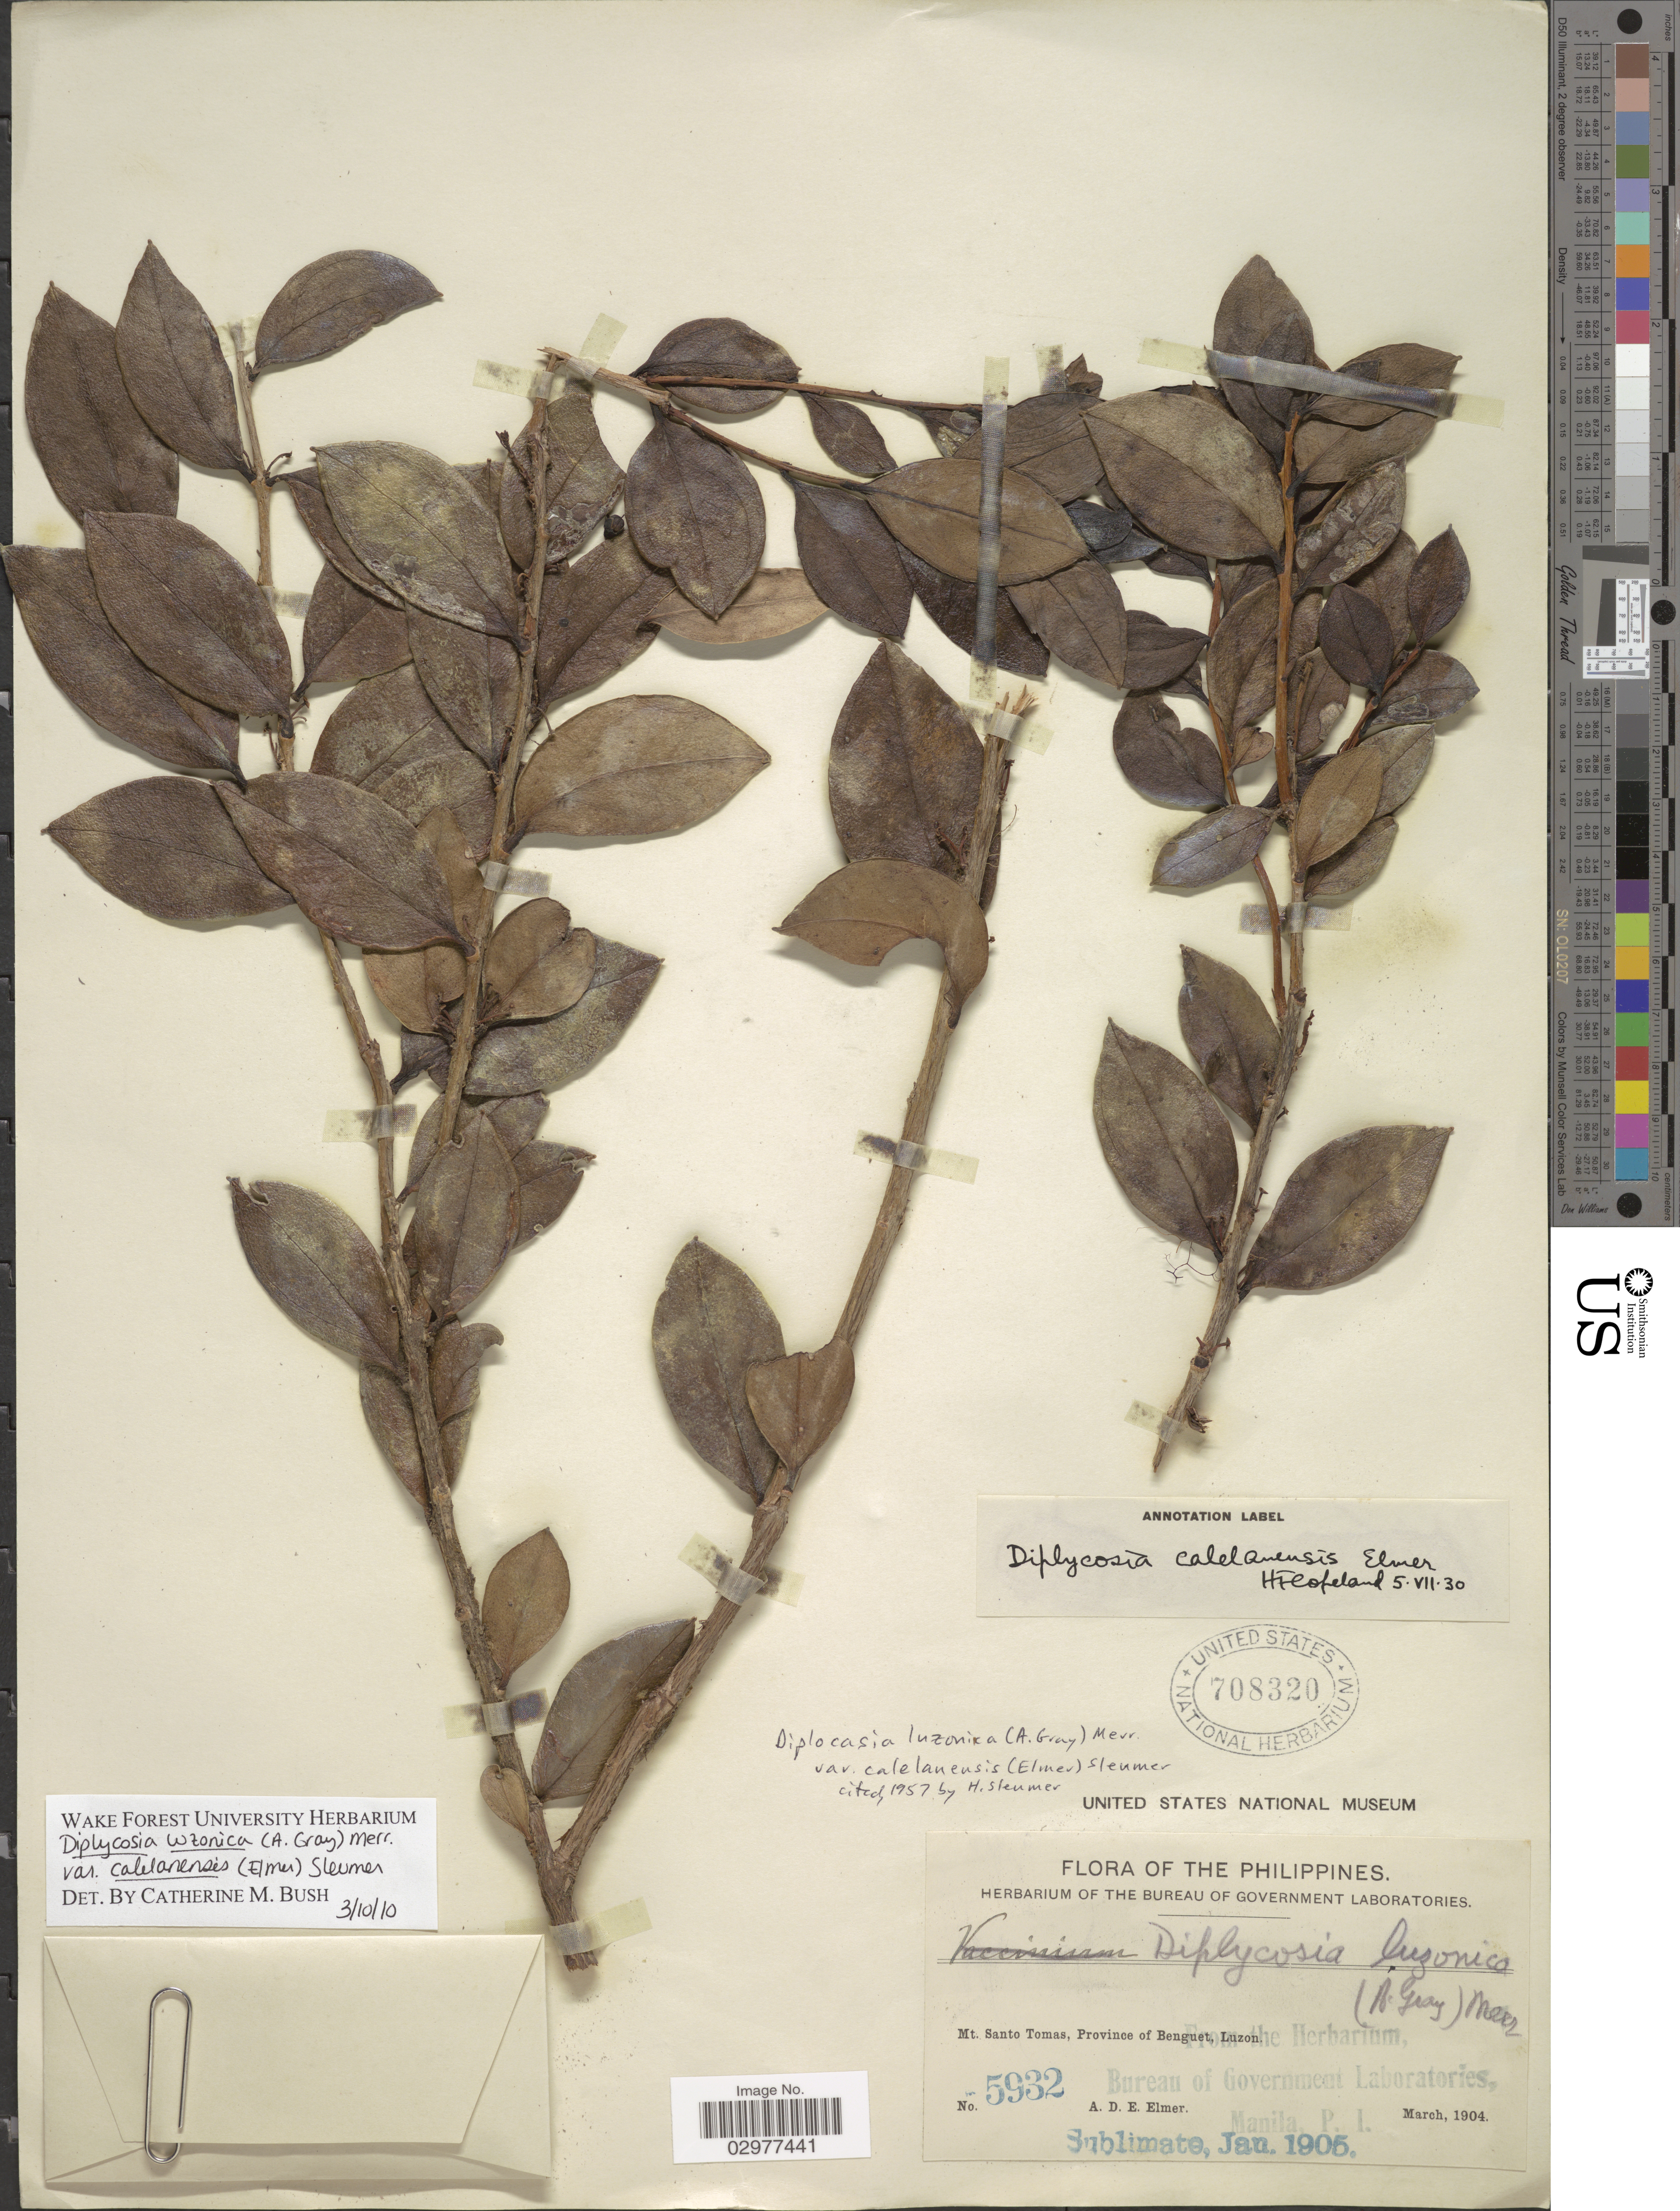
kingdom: Plantae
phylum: Tracheophyta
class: Magnoliopsida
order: Ericales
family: Ericaceae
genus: Diplycosia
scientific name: Diplycosia luzonica var. calelanensis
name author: (Elmer) Sleumer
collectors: A. D. E. Elmer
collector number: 5932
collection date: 1904-03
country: Philippines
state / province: Cordillera (Administrative Region)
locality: Mt. Santo Tomas, Province Benguet, Luzon.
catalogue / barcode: US 708320